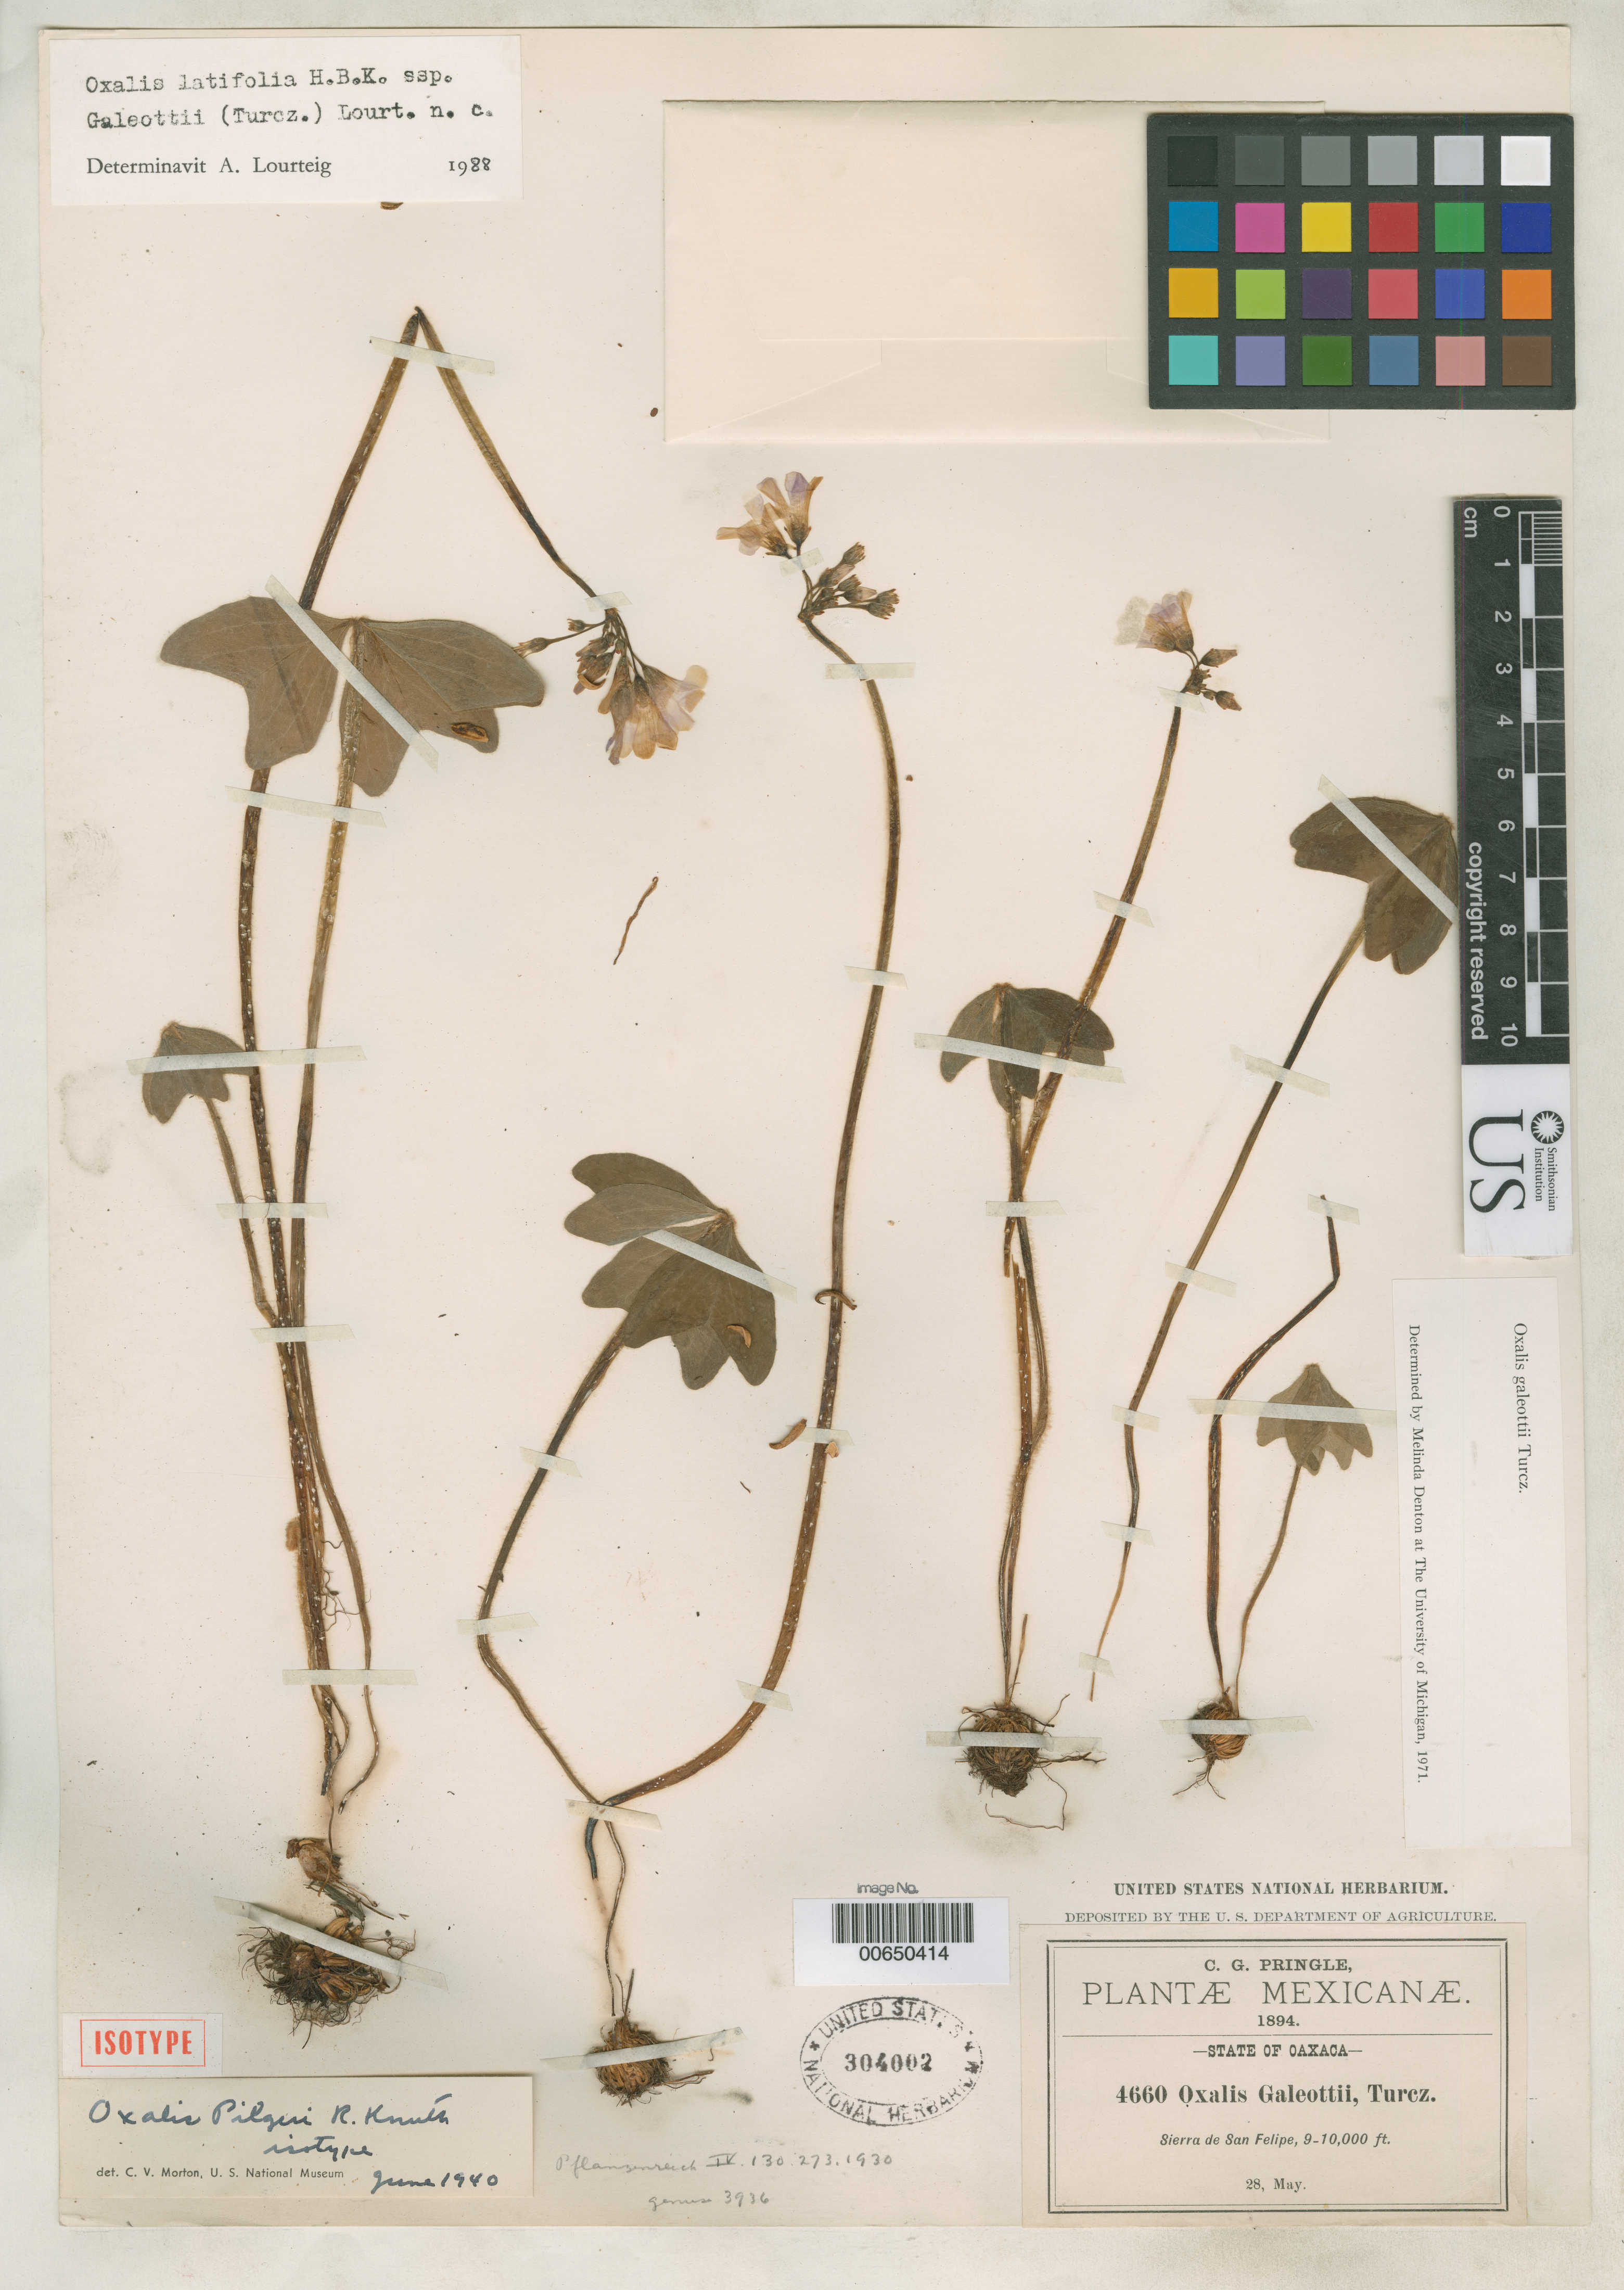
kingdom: Plantae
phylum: Tracheophyta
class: Magnoliopsida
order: Oxalidales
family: Oxalidaceae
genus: Oxalis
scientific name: Oxalis pilgeri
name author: R. Knuth in Engl.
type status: Isotype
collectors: C. G. Pringle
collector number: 4660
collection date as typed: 28 May 1894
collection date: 1894-05-28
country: Mexico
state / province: Oaxaca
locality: Sierra de San Felipe.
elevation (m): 2743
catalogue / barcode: US 304002